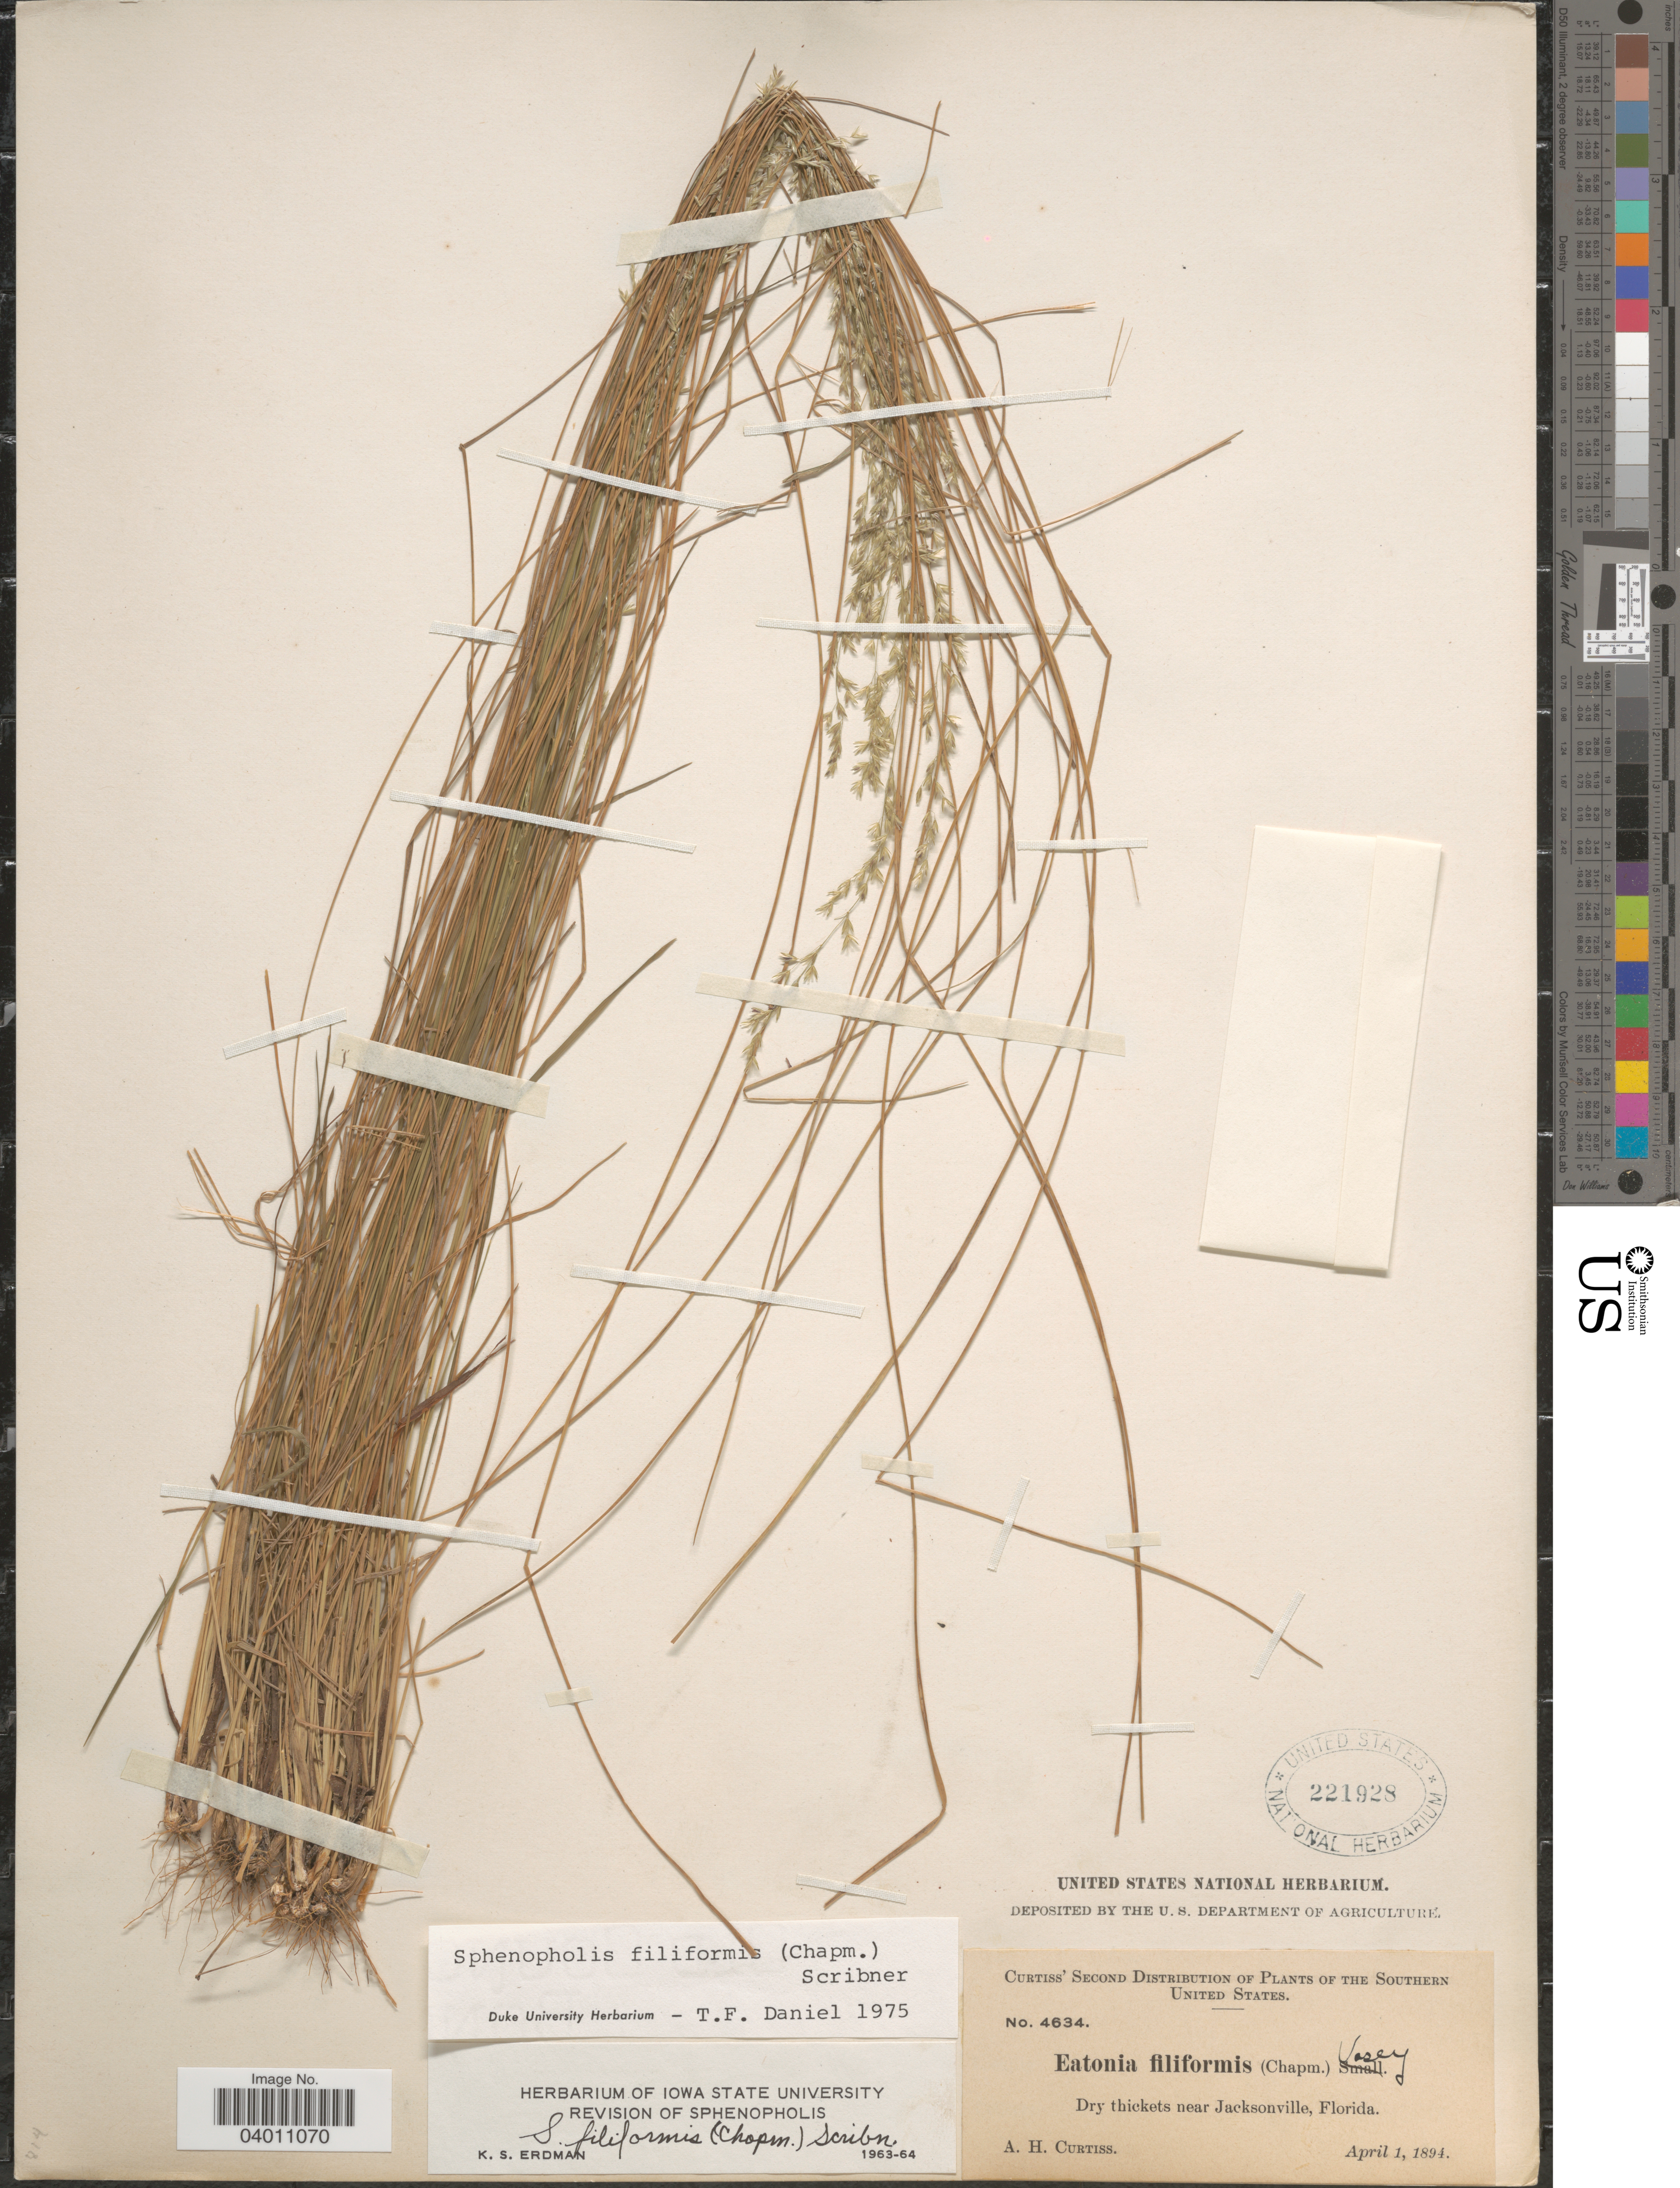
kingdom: Plantae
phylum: Tracheophyta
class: Liliopsida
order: Poales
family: Poaceae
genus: Sphenopholis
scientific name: Sphenopholis filiformis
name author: (Chapm.) Scribn.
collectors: A. H. Curtiss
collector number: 4634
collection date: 1894-04-01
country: United States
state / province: Florida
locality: The Southern United States. Dry thickets near Jacksonville.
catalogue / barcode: US 221928